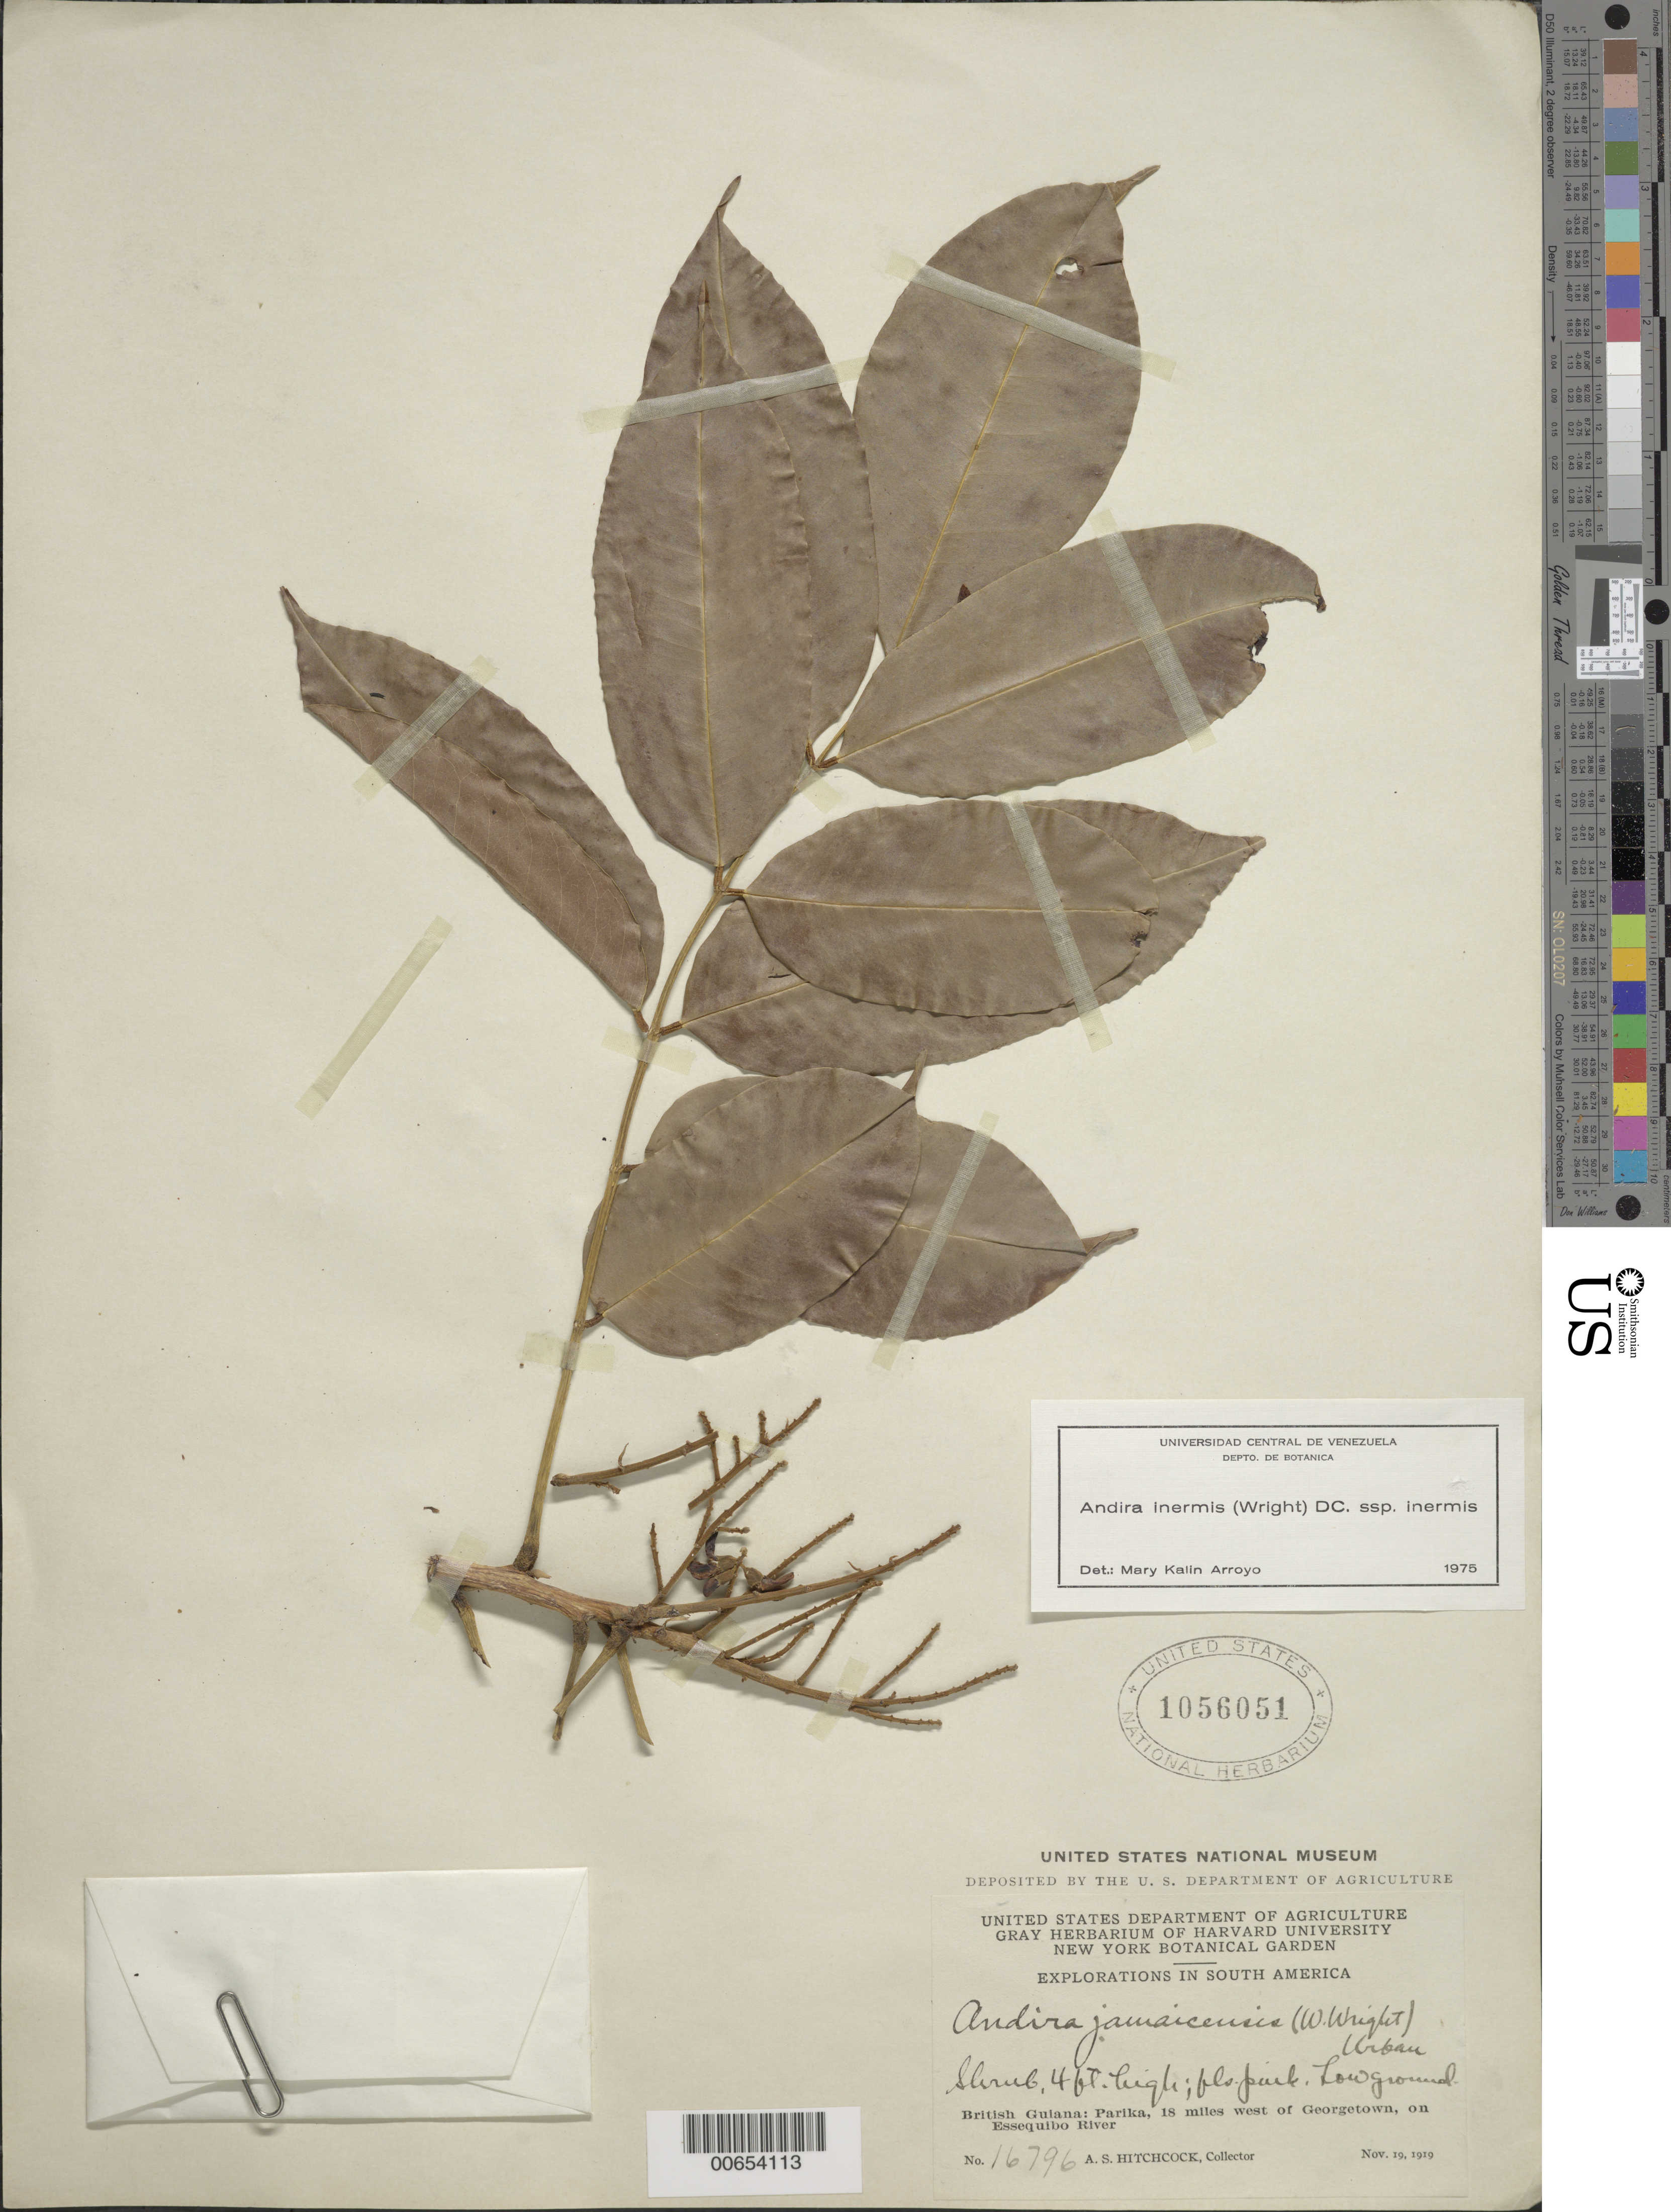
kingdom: Plantae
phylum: Tracheophyta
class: Magnoliopsida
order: Fabales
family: Fabaceae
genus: Andira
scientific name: Andira inermis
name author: (W. Wright) Kunth ex DC.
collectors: A. S. Hitchcock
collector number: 16796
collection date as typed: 19-Nov-19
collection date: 1919-11-19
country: Guyana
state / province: Essequibo Isl-W. Demerara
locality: Parika, 18 mi. W of Georgetown, on Essequibo R.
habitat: Low ground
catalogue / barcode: US 1056051